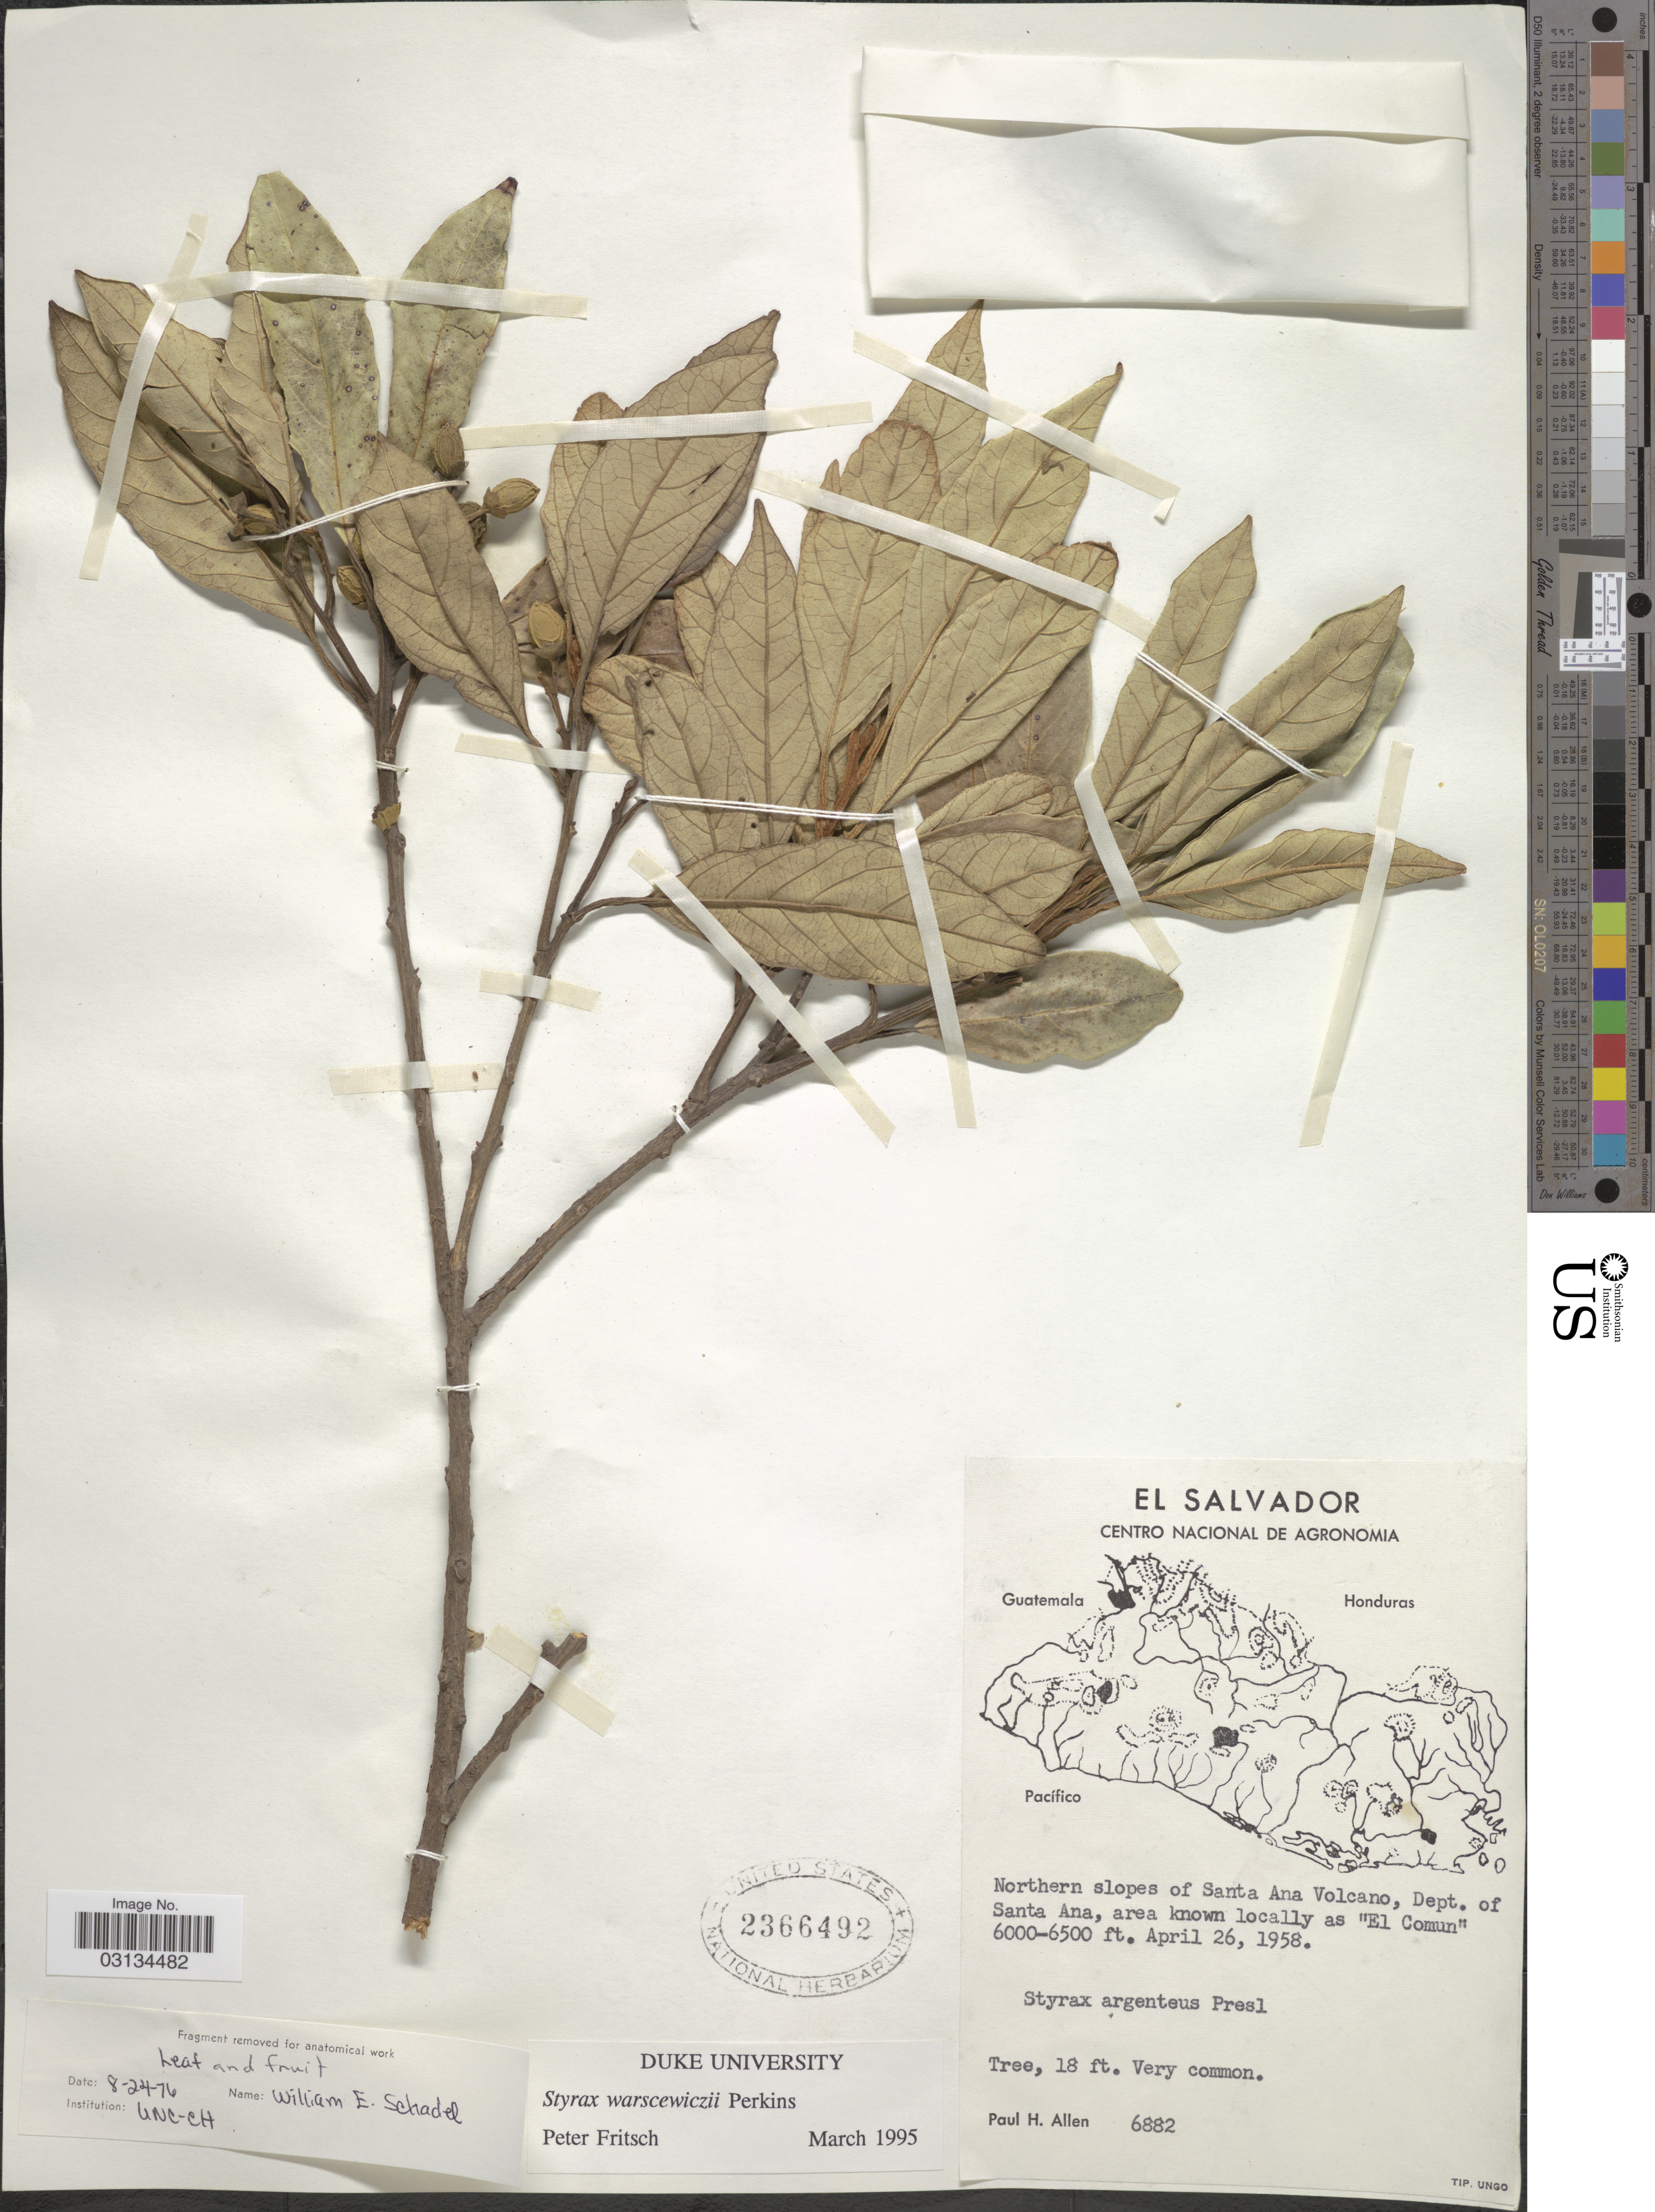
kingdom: Plantae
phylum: Tracheophyta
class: Magnoliopsida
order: Ericales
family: Styracaceae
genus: Styrax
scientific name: Styrax warscewiczii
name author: Perkins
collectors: P. H. Allen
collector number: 6882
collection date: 1958-04-26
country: El Salvador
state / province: Santa Ana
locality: Northern slopes of Santa Ana Volcano, Dept. of Santa Ana.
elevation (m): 1829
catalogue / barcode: US 2366492